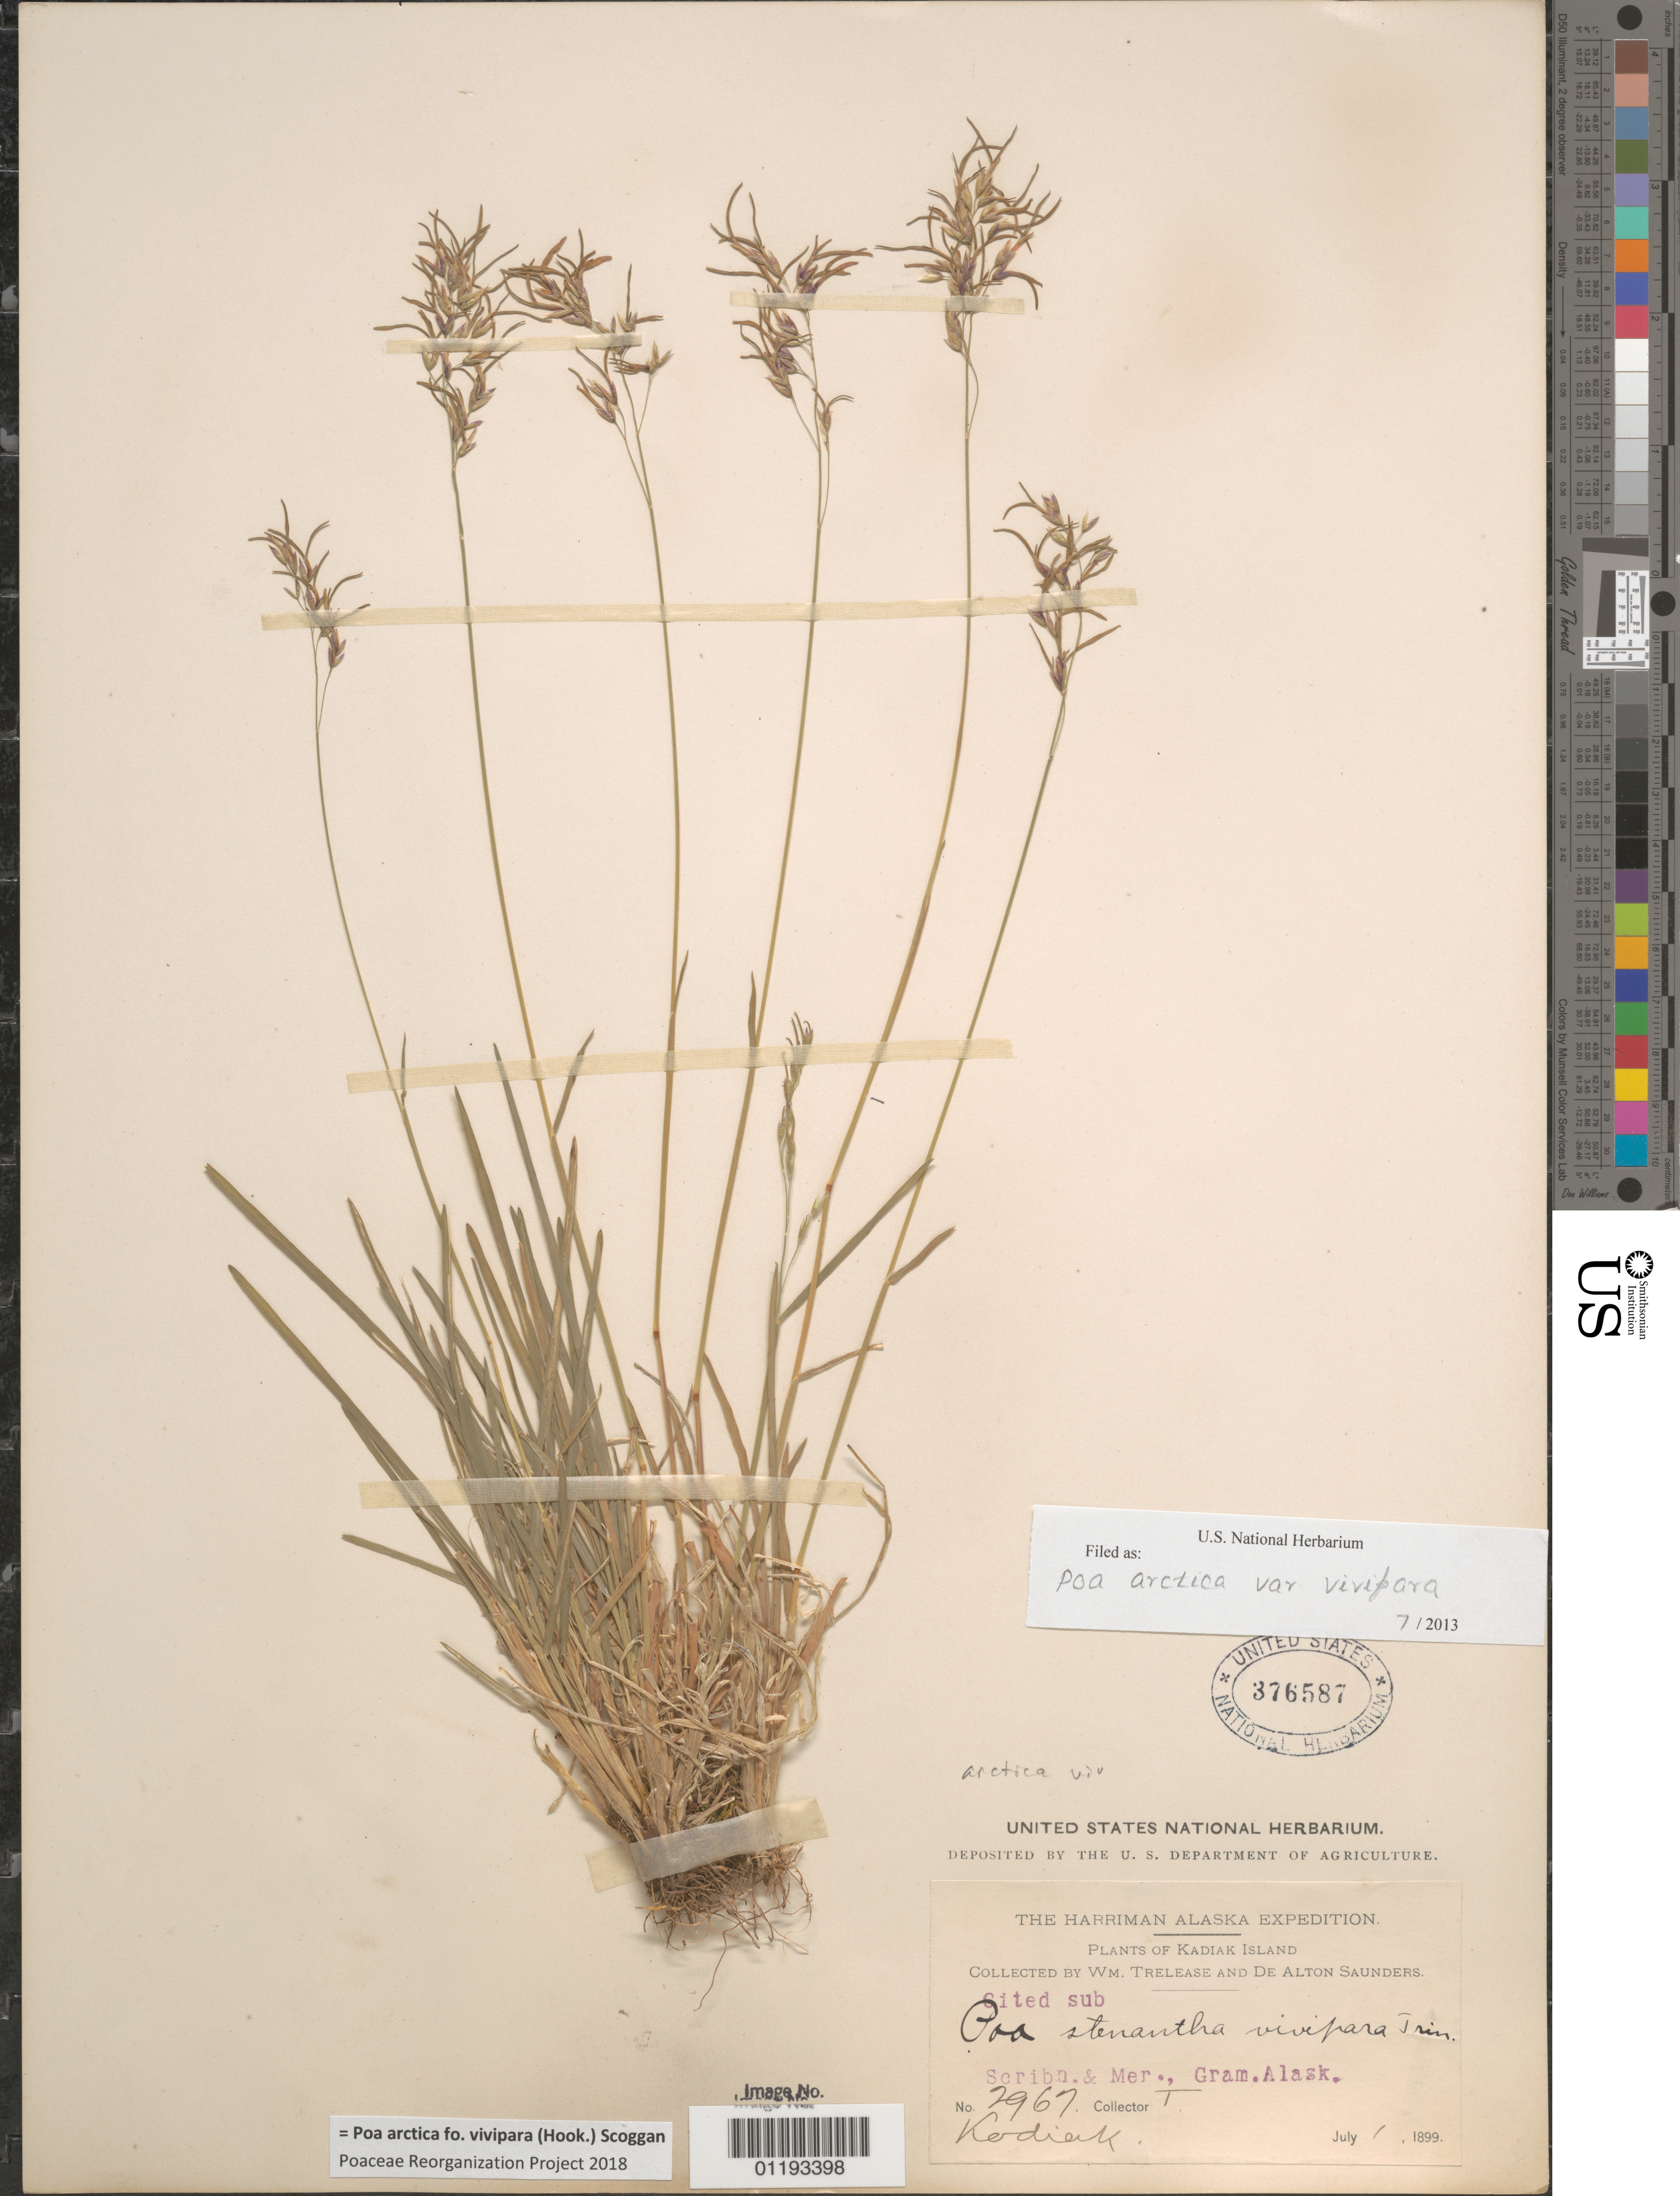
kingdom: Plantae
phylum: Tracheophyta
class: Liliopsida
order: Poales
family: Poaceae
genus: Poa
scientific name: Poa arctica f. vivipara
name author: (Hook.) Scoggan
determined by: Poaceae Reorganization Project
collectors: W. Trelease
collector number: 2967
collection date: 1899-07-01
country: United States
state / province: Alaska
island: Kodiak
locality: Kodiak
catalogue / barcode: US 376587